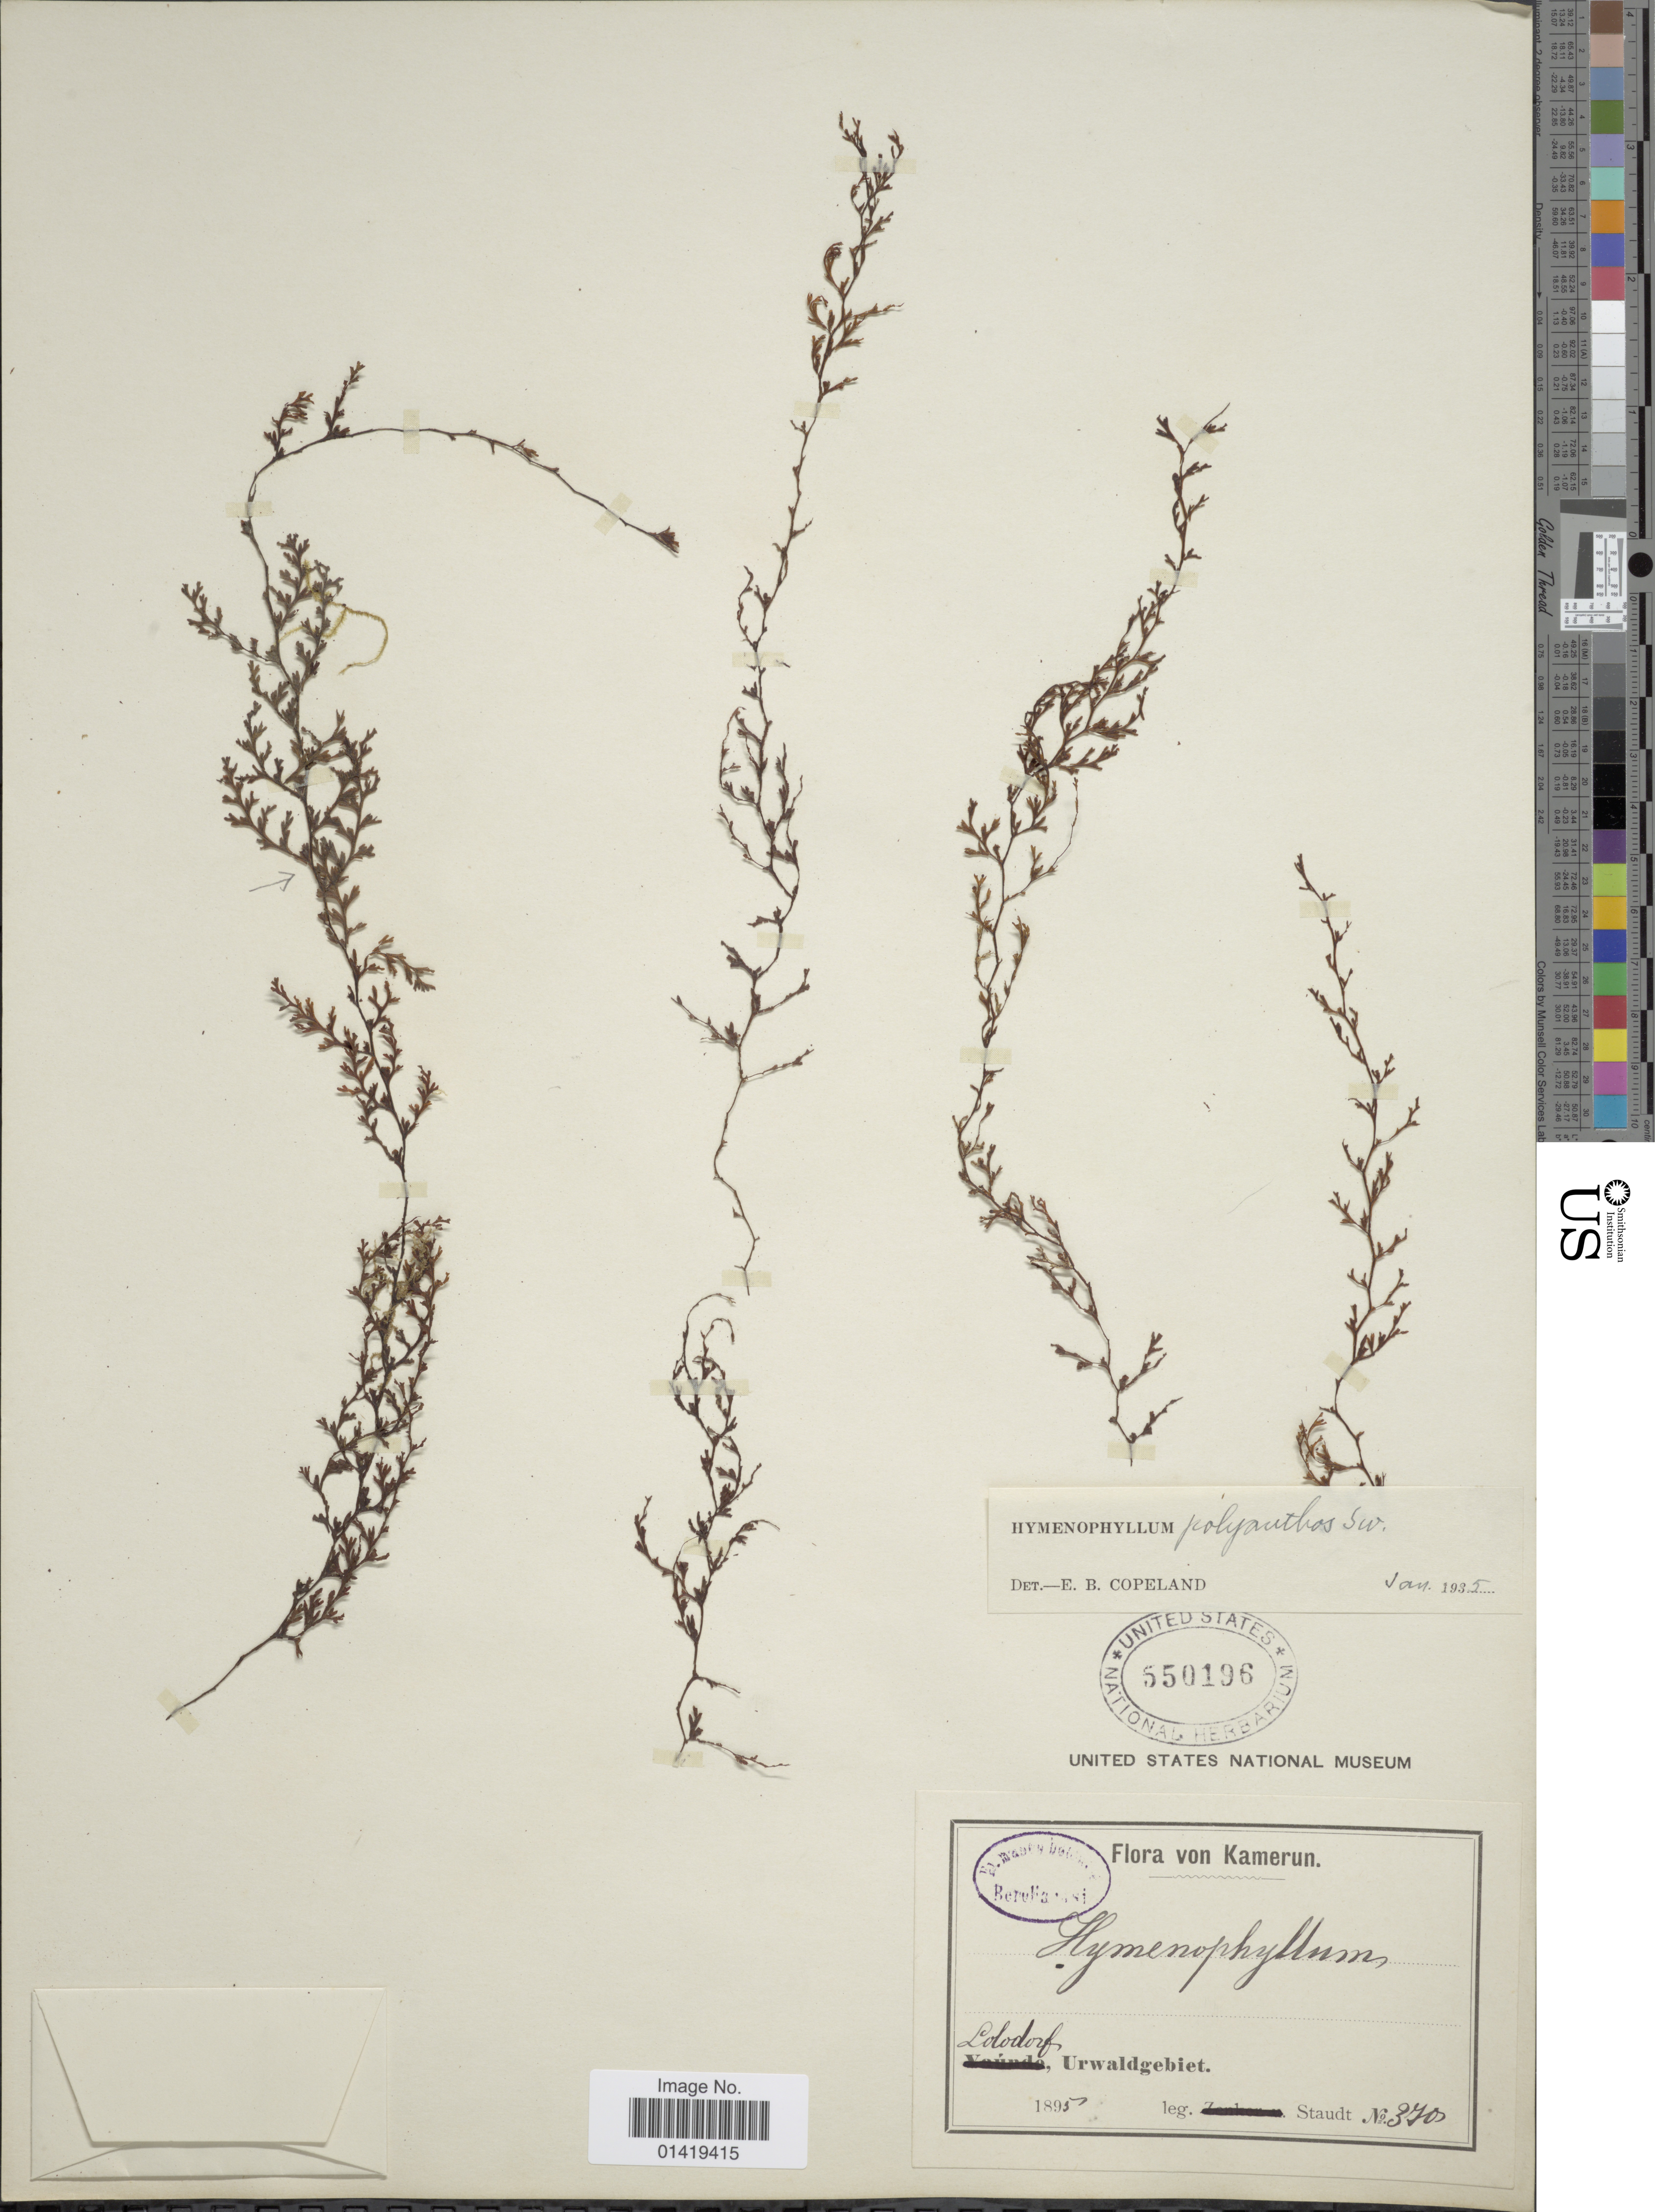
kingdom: Plantae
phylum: Tracheophyta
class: Polypodiopsida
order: Hymenophyllales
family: Hymenophyllaceae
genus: Hymenophyllum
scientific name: Hymenophyllum polyanthos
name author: (Sw.) Sw.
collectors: -. Staudt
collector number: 3701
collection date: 1895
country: Cameroon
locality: Lolodorf Urwaldgebiet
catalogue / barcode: US 550196